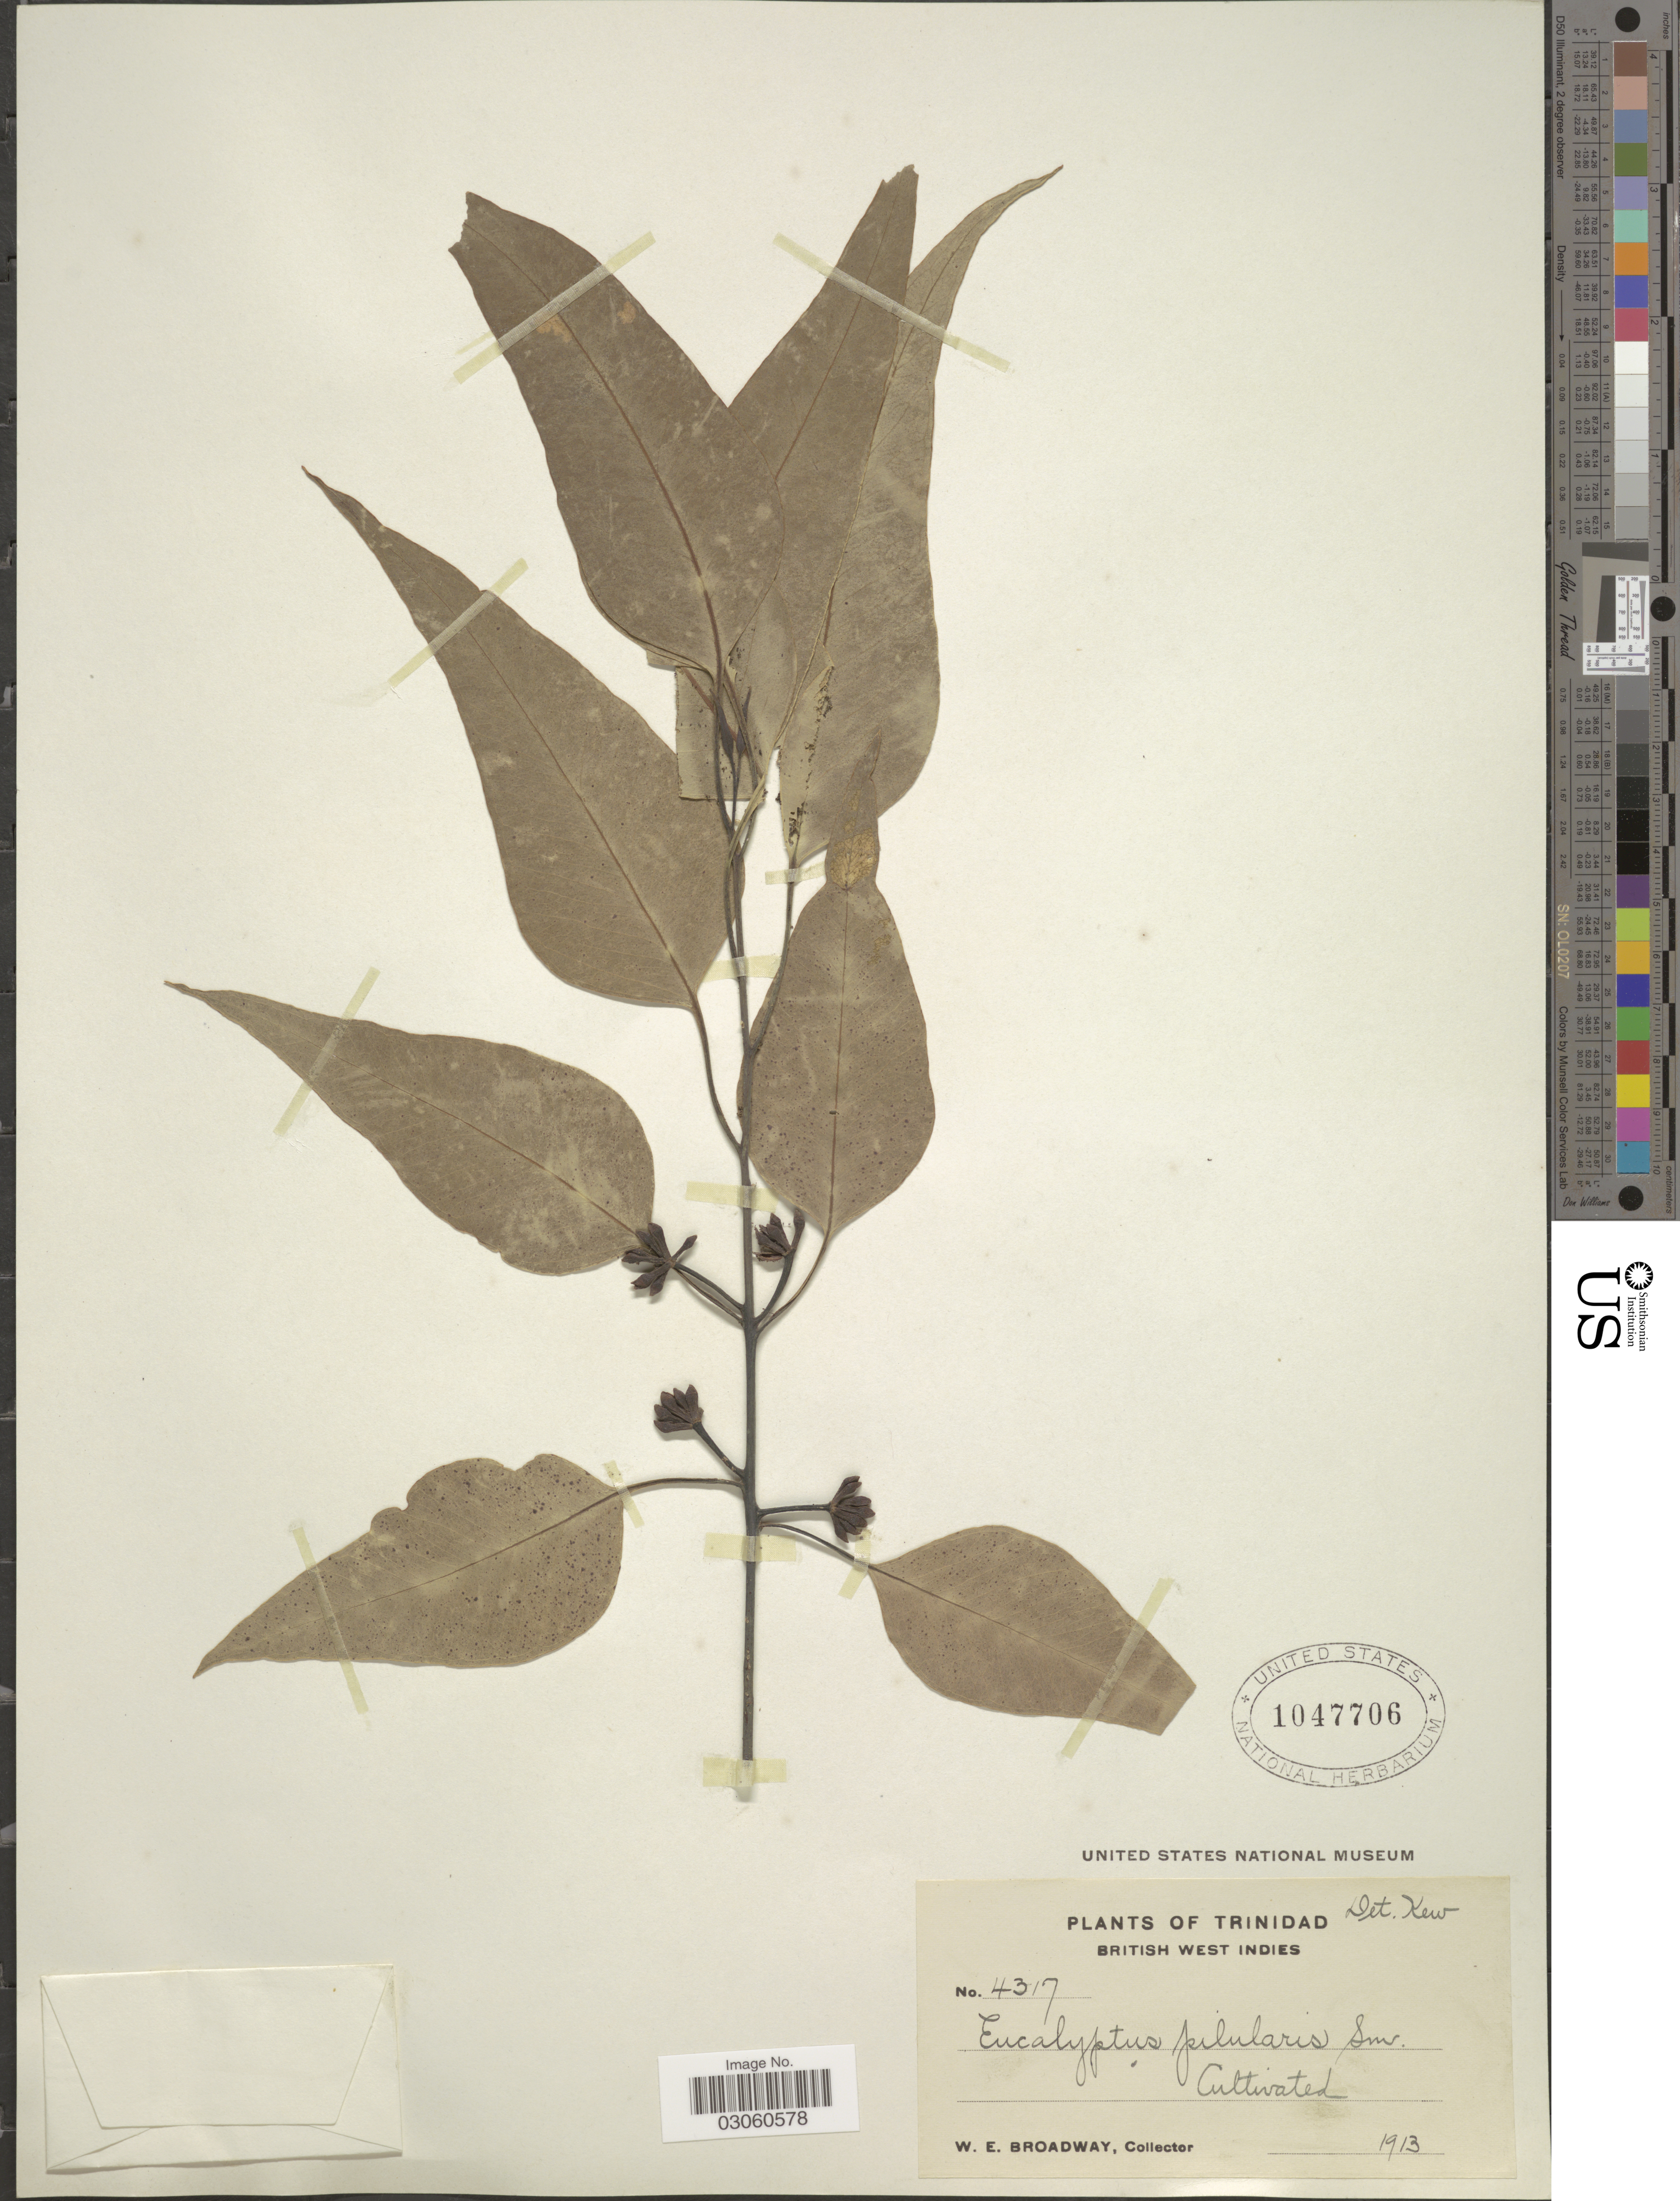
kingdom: Plantae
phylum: Tracheophyta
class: Magnoliopsida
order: Myrtales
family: Myrtaceae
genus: Eucalyptus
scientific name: Eucalyptus pilularis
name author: Sm.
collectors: W. E. Broadway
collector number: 4317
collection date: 1913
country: Trinidad and Tobago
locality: Trinidad. British West Indies.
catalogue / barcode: US 1047706